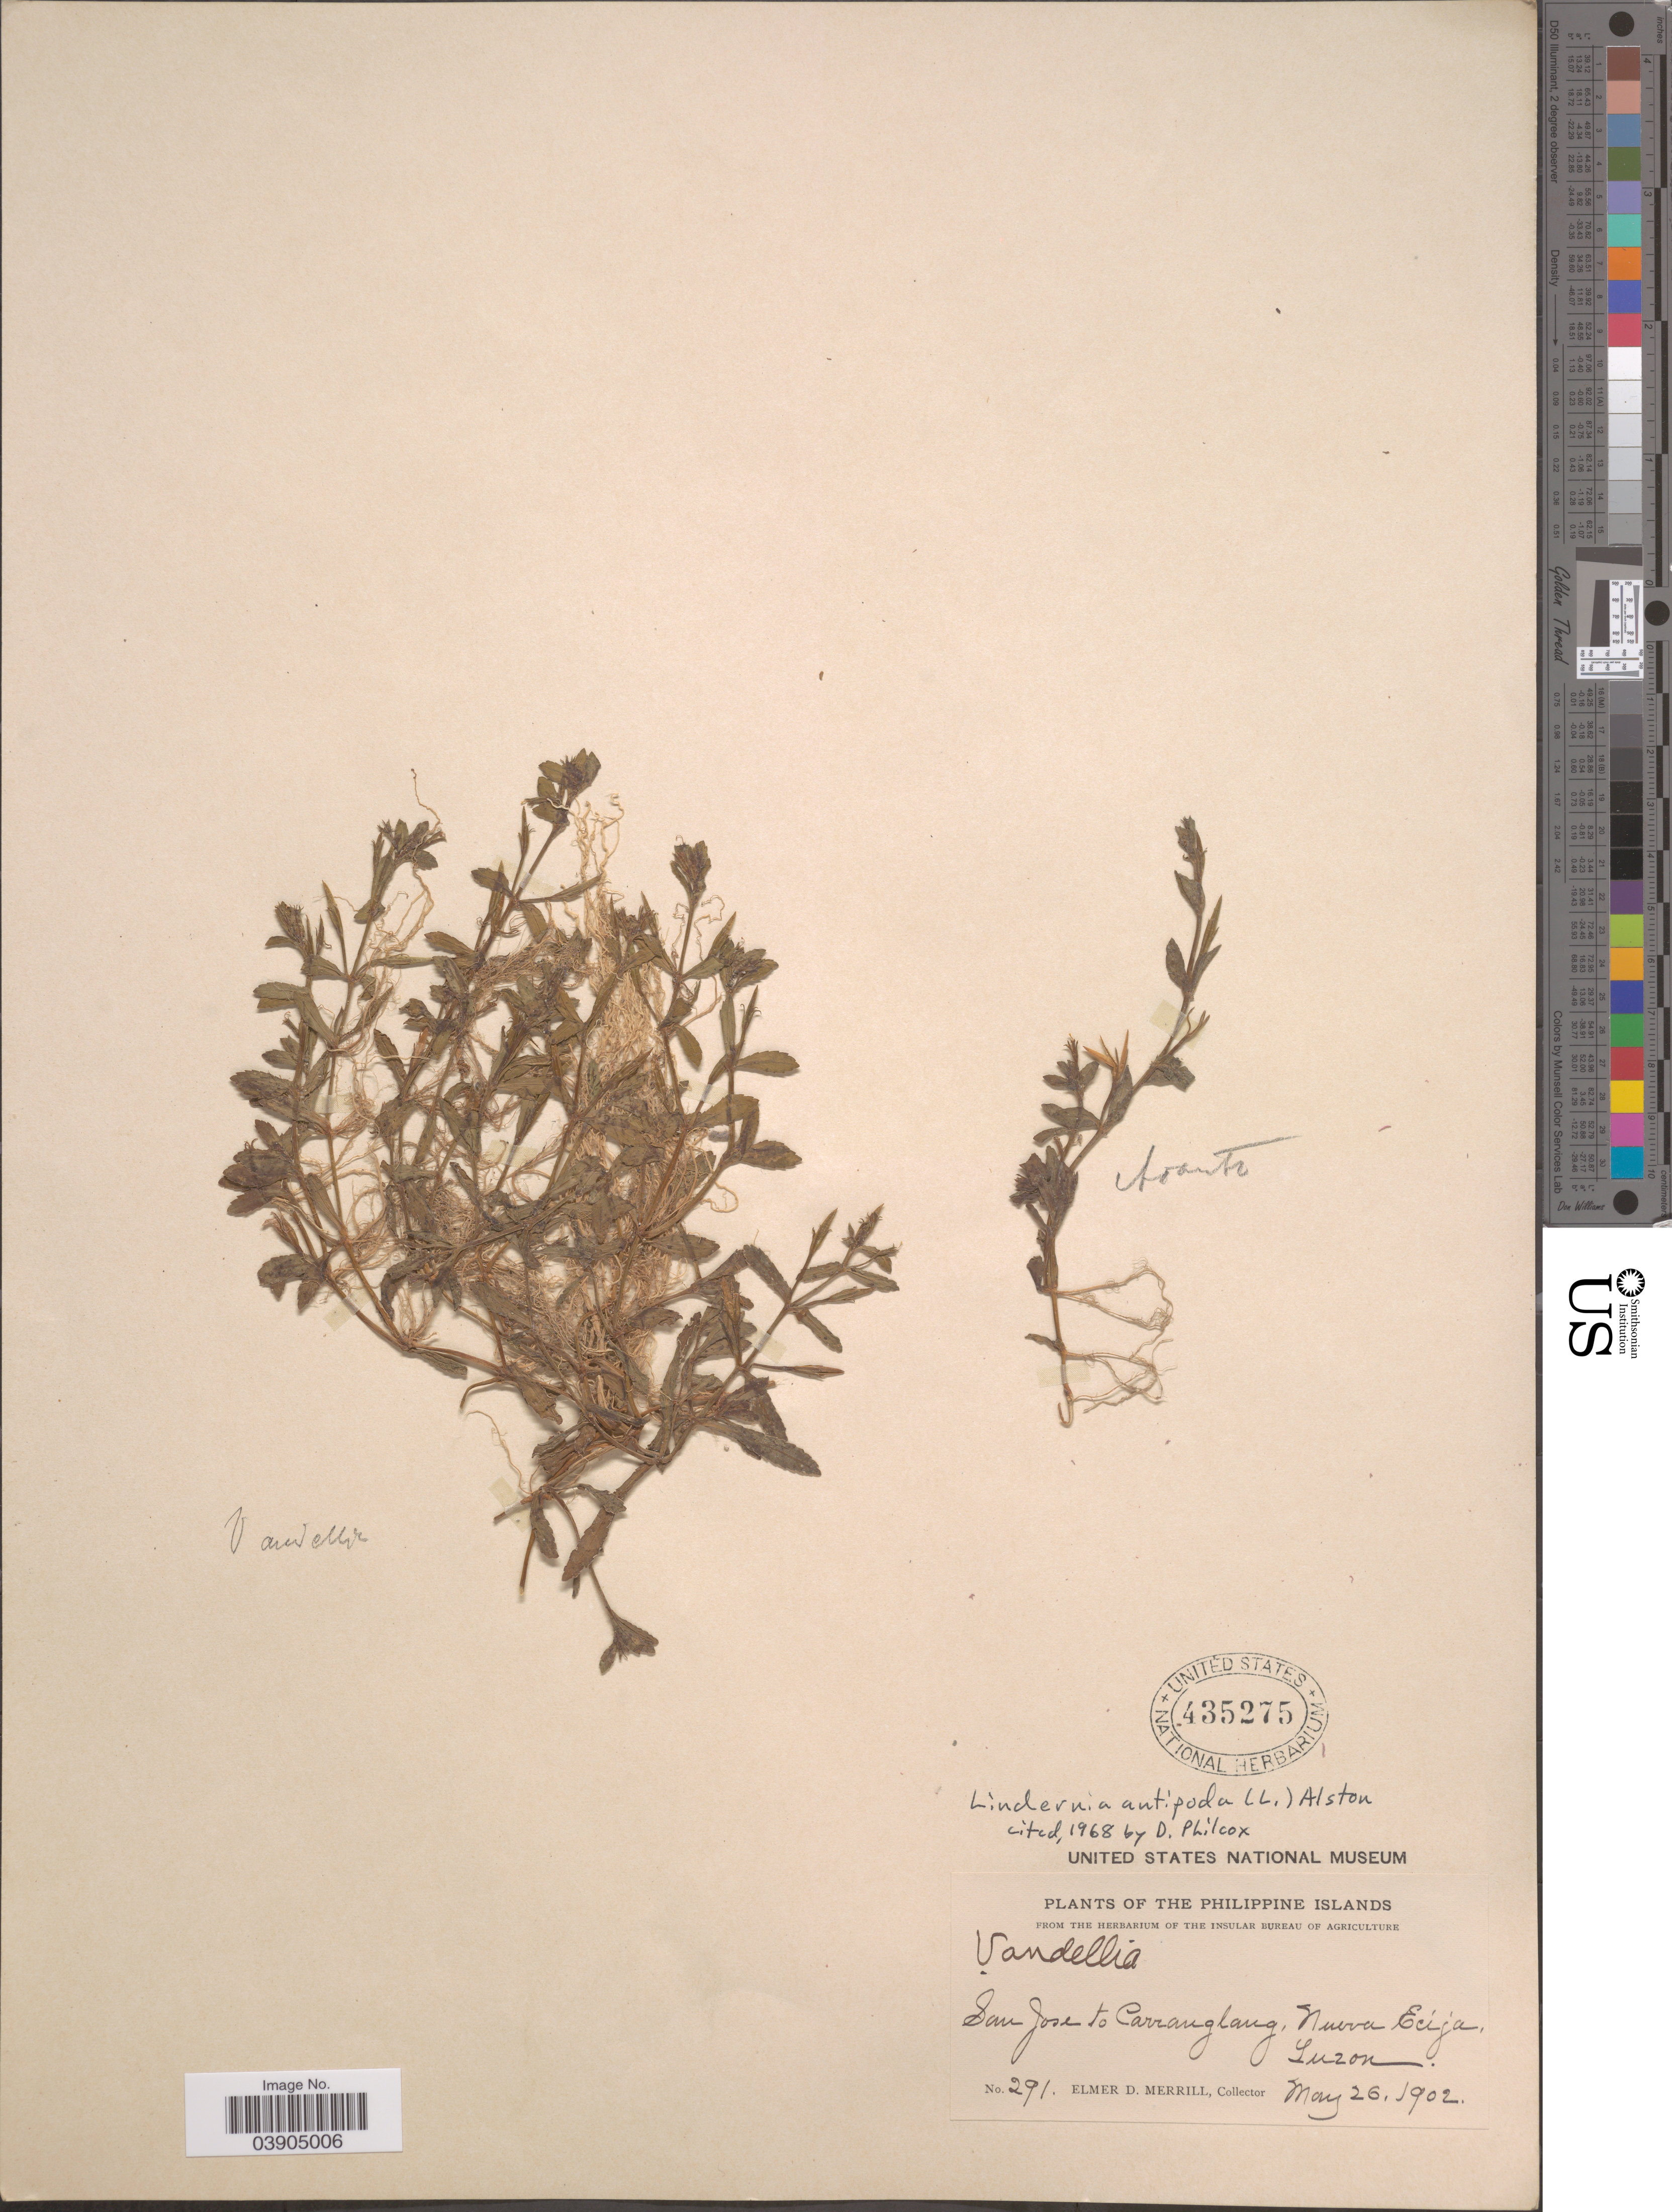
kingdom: Plantae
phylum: Tracheophyta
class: Magnoliopsida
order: Lamiales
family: Linderniaceae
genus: Lindernia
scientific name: Lindernia antipoda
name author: (L.) Alston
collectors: E. D. Merrill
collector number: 291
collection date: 1902-05-26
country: Philippines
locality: San Jose to Carranglang, Nueva Ecija, Luzon.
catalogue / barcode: US 435275